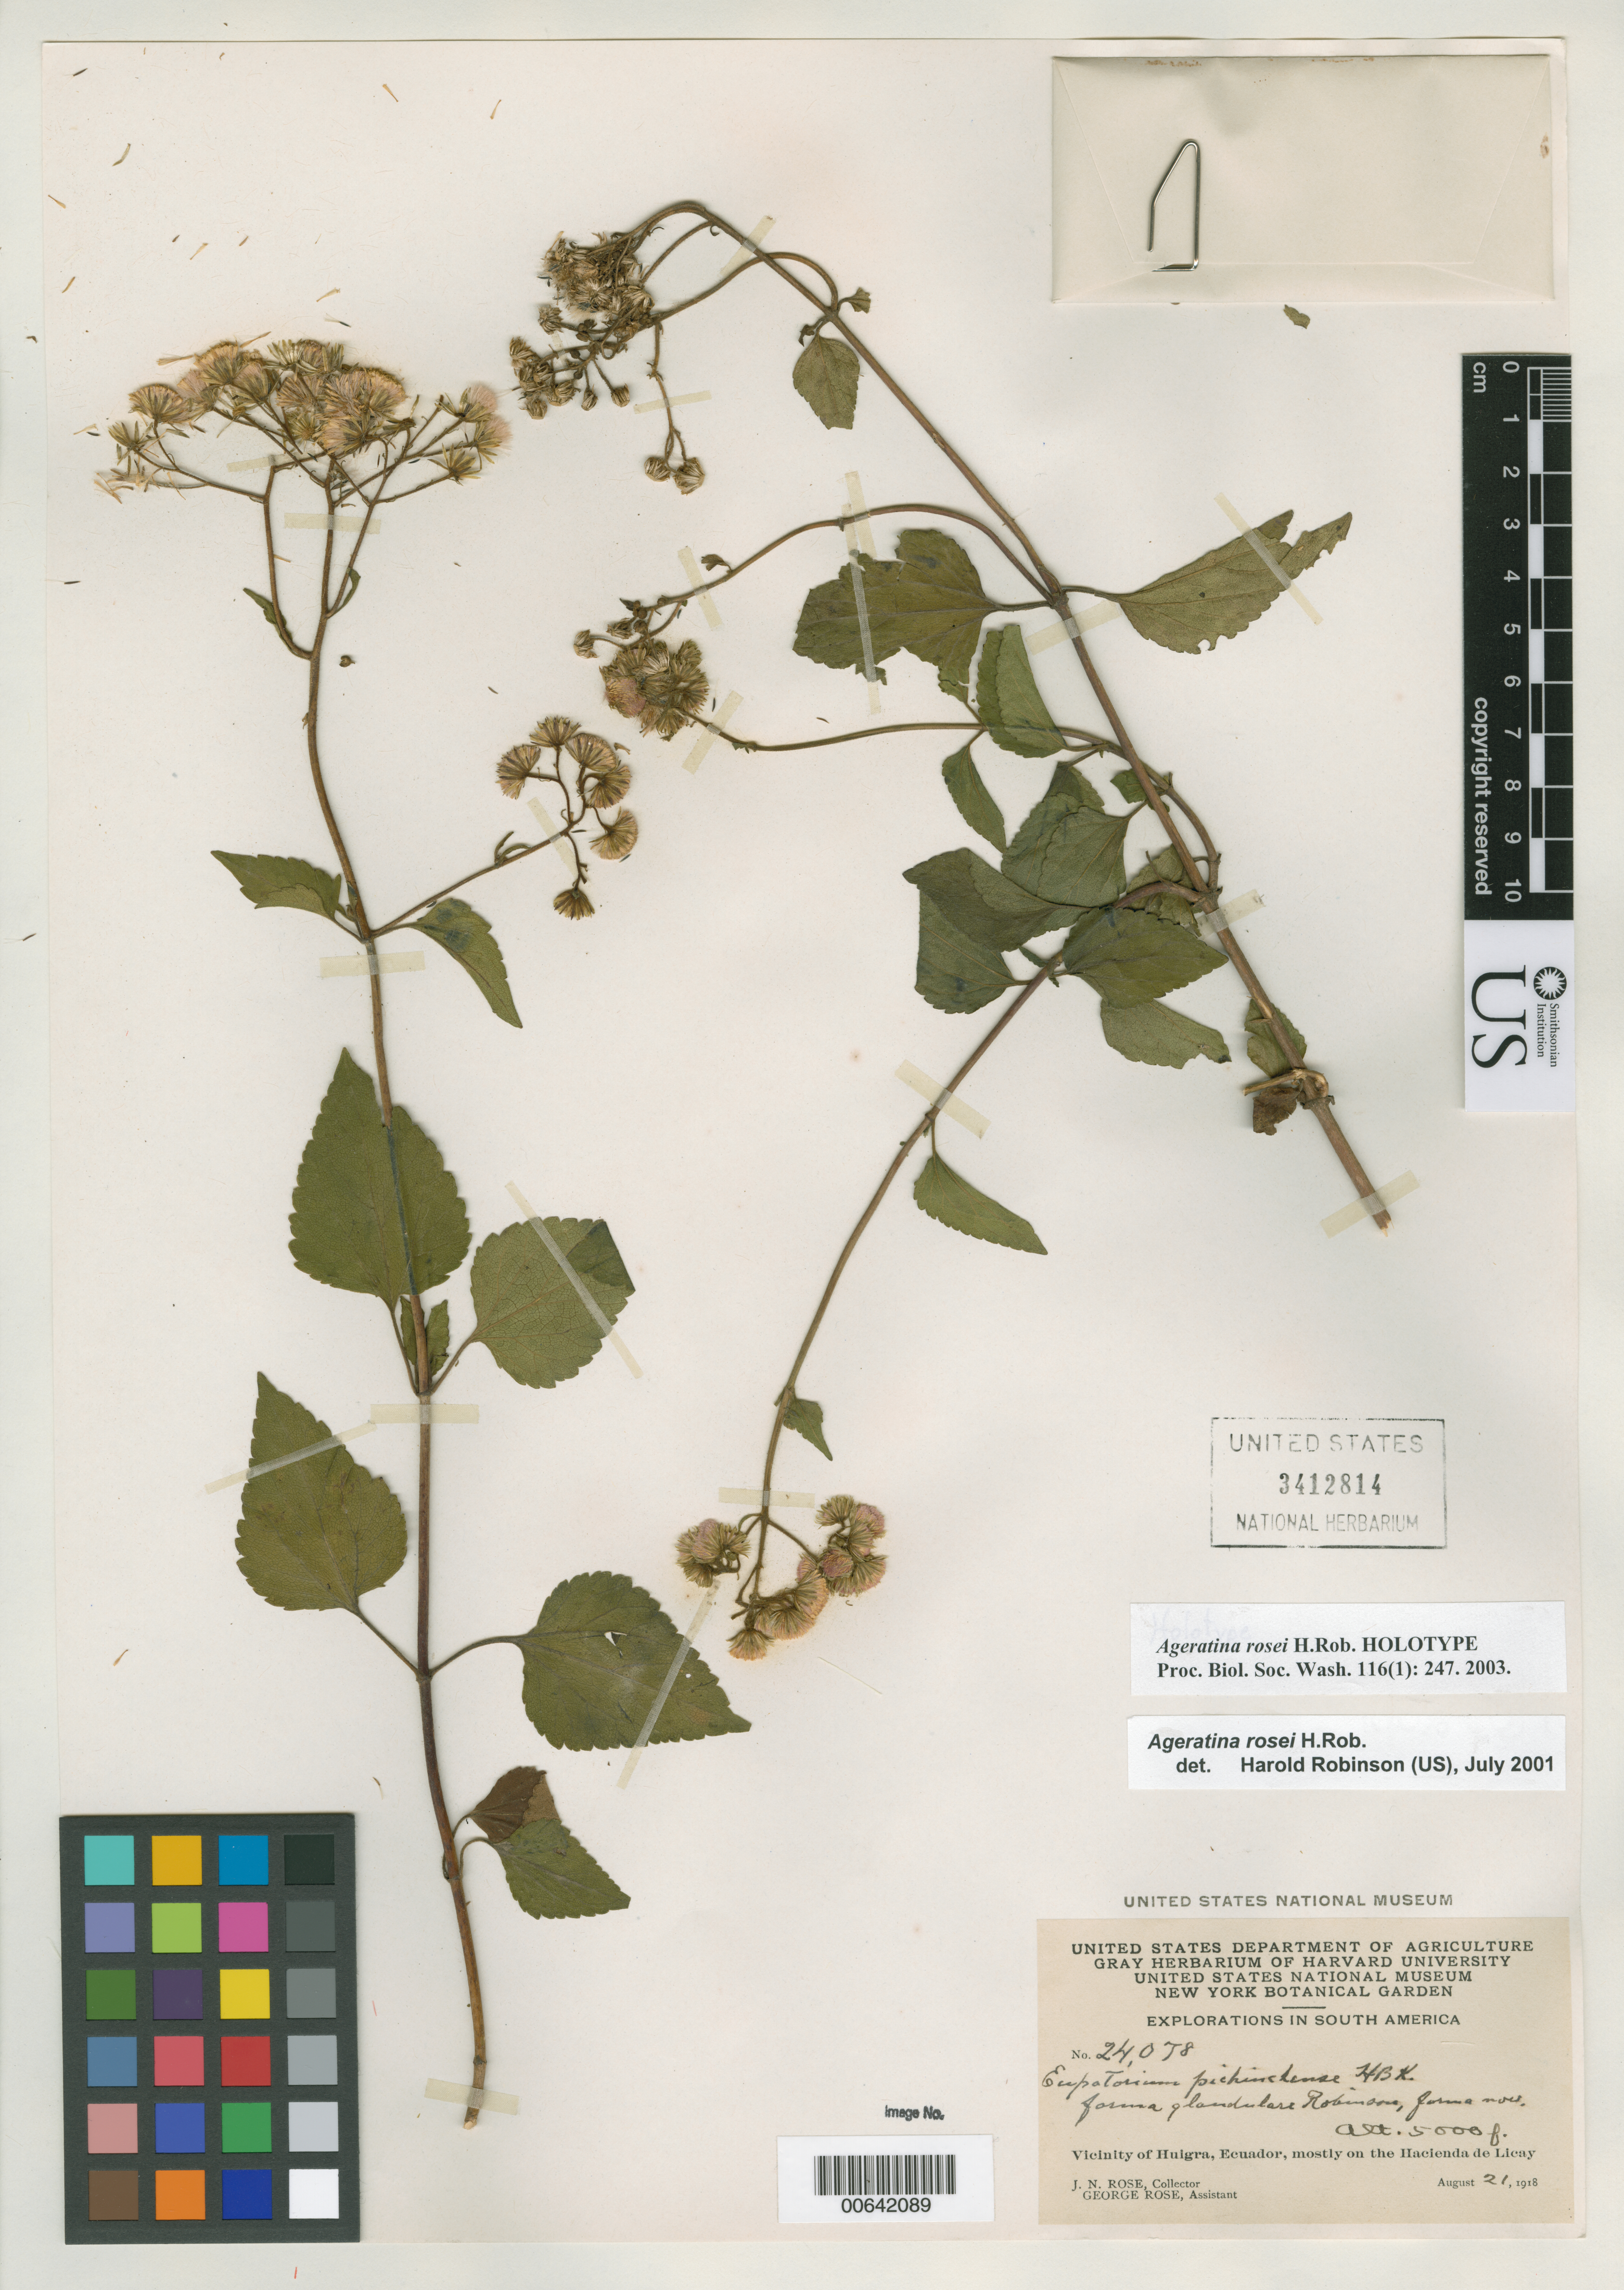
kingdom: Plantae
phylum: Tracheophyta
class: Magnoliopsida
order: Asterales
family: Asteraceae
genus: Ageratina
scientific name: Ageratina rosei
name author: H. Rob.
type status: Holotype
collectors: J. N. Rose & G. Rose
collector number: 24078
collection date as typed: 21 Aug 1918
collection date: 1918-08-21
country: Ecuador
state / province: Chimborazo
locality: Vicinity of Huigra, mostly on the Hacienda de Licay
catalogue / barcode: US 3412814